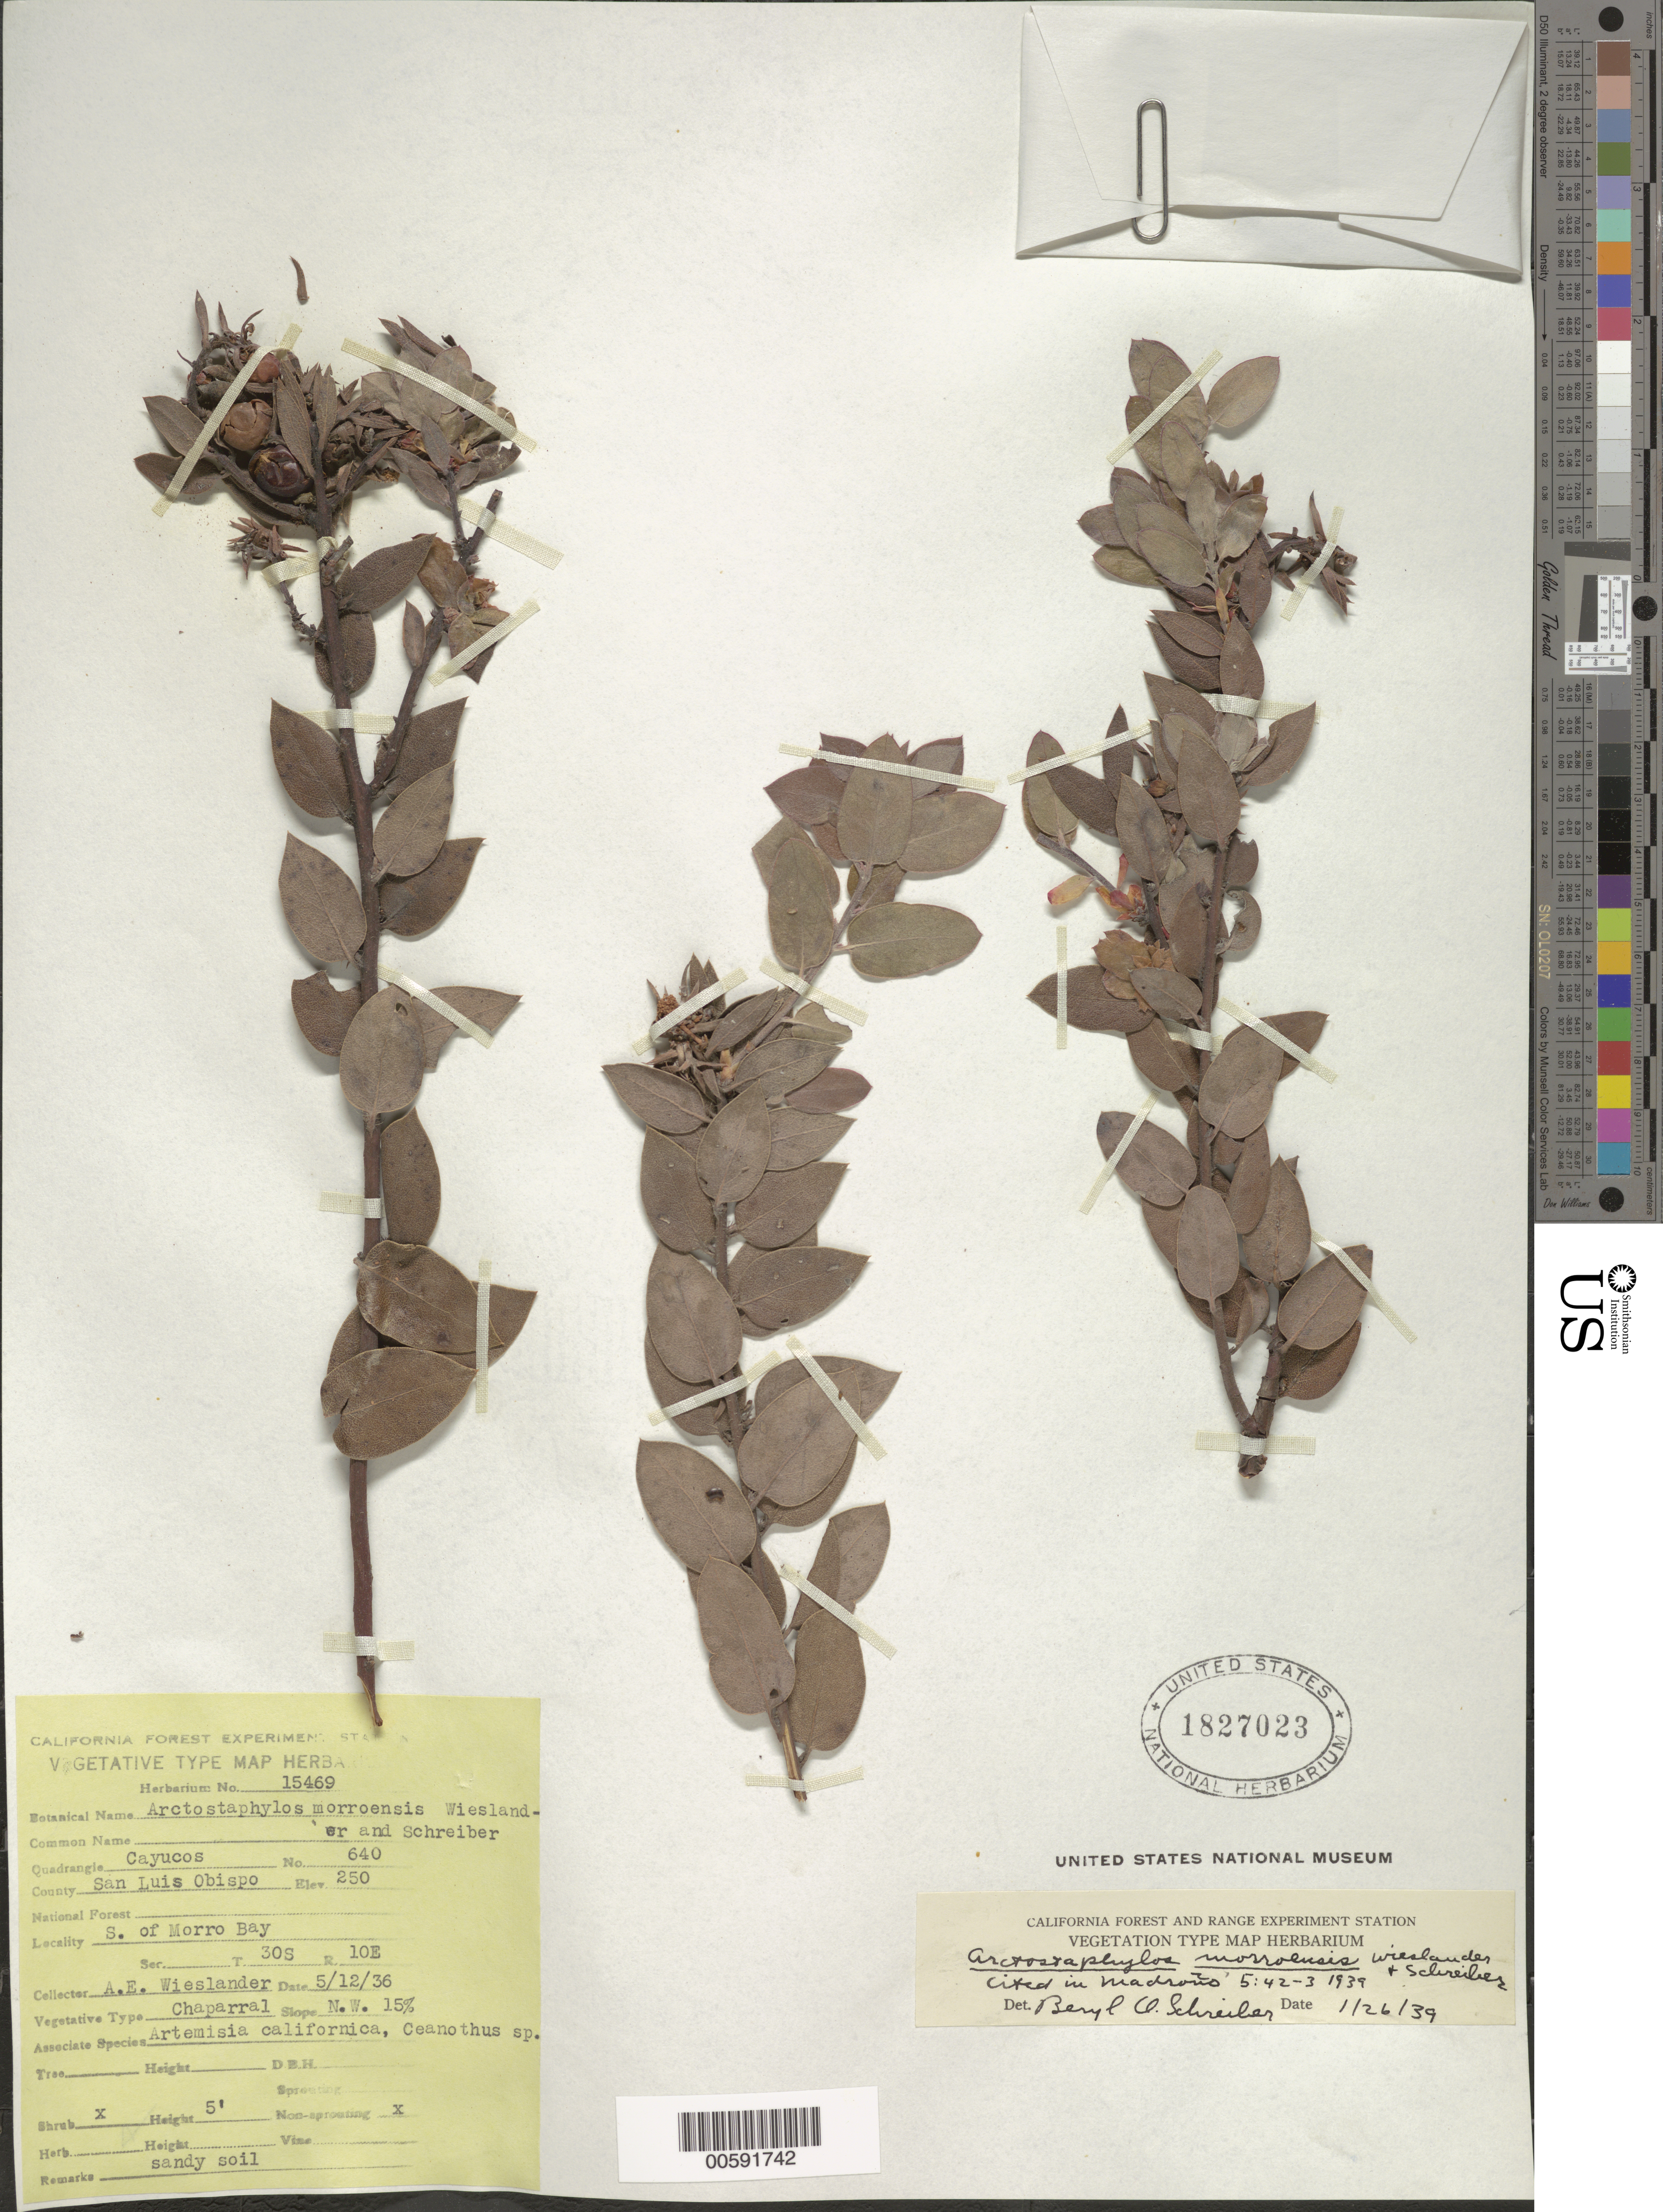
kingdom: Plantae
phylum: Tracheophyta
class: Magnoliopsida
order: Ericales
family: Ericaceae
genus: Arctostaphylos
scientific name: Arctostaphylos morroensis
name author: Wiesl. & B. Schreiber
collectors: A. E. Wieslander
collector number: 640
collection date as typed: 12 May 1936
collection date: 1936-05-12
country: United States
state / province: California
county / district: San Luis Obispo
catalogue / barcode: US 1827023